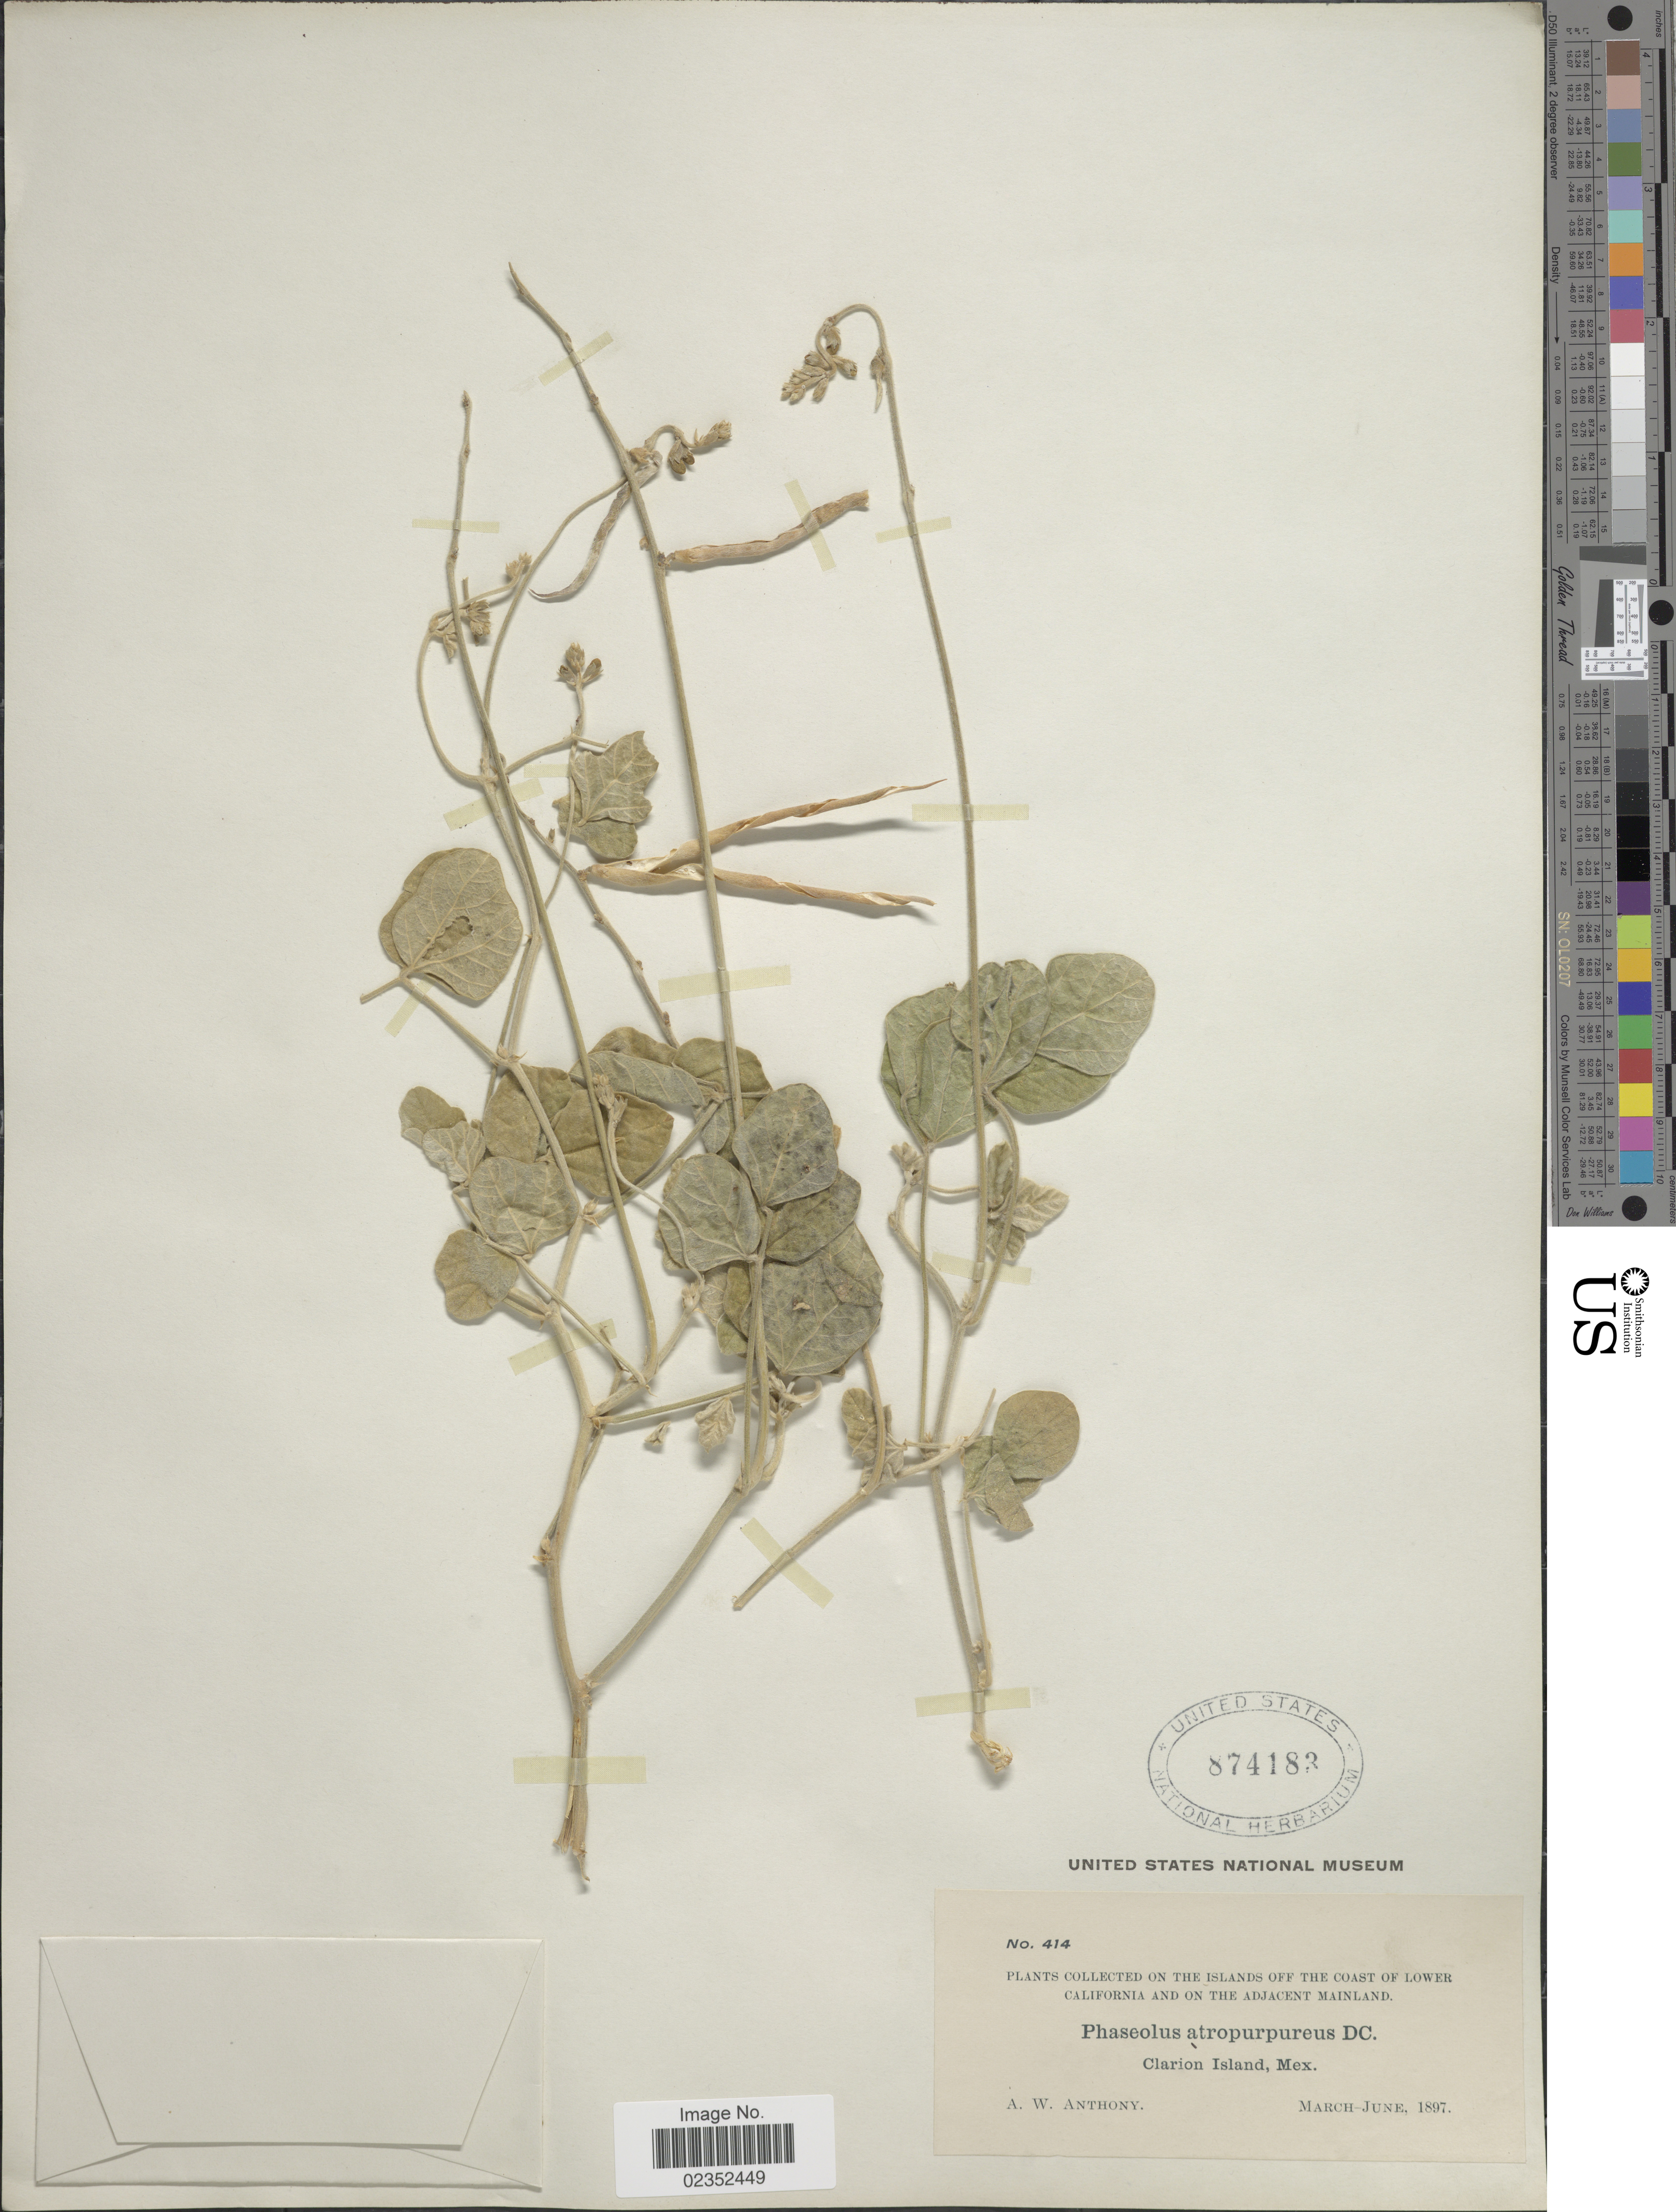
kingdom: Plantae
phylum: Tracheophyta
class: Magnoliopsida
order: Fabales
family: Fabaceae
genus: Macroptilium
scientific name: Macroptilium atropurpureum var. sericeus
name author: (Moc. & Sessé ex DC.) Urb.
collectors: A. W. Anthony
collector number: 414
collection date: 1897-03/1897-06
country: Mexico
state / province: Colima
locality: Islands off the coast of Lower California and on the adjacent mainland. Clarion Island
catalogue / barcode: US 874183